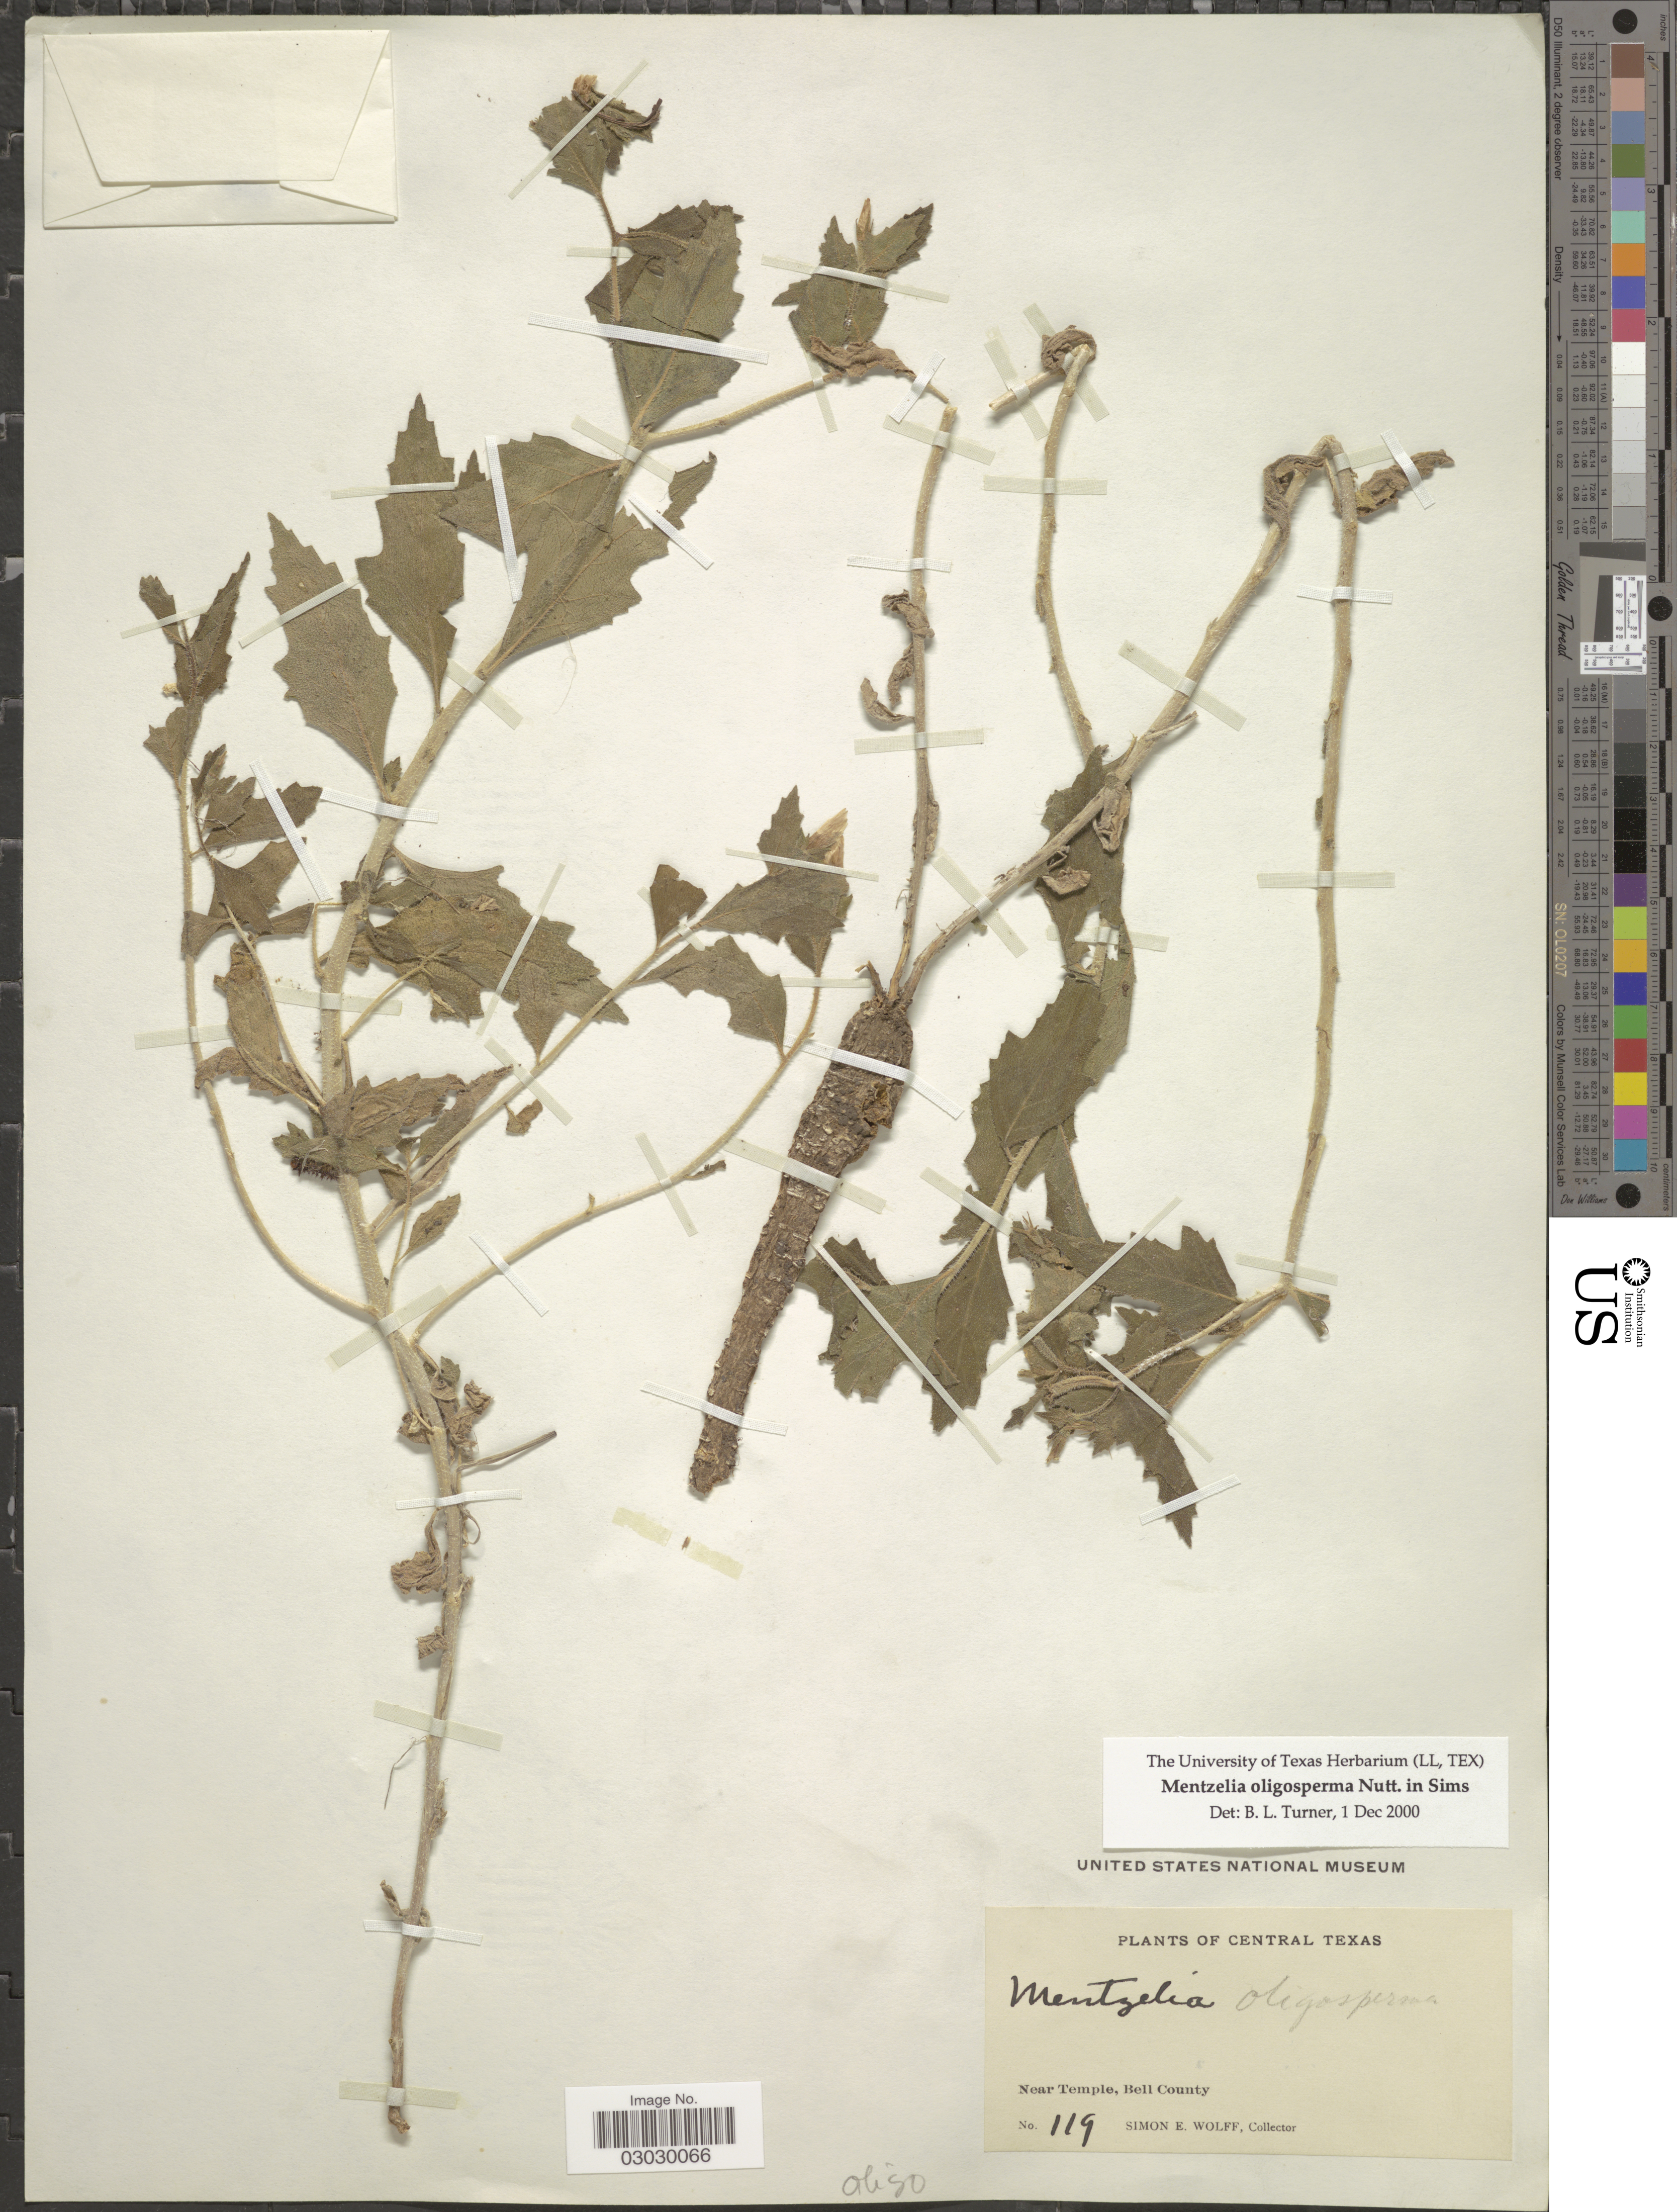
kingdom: Plantae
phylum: Tracheophyta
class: Magnoliopsida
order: Cornales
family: Loasaceae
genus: Mentzelia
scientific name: Mentzelia oligosperma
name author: Nutt. ex Sims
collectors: S. E. Wolff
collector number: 119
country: United States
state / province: Texas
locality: Central Texas. Near Temple, Bell County.